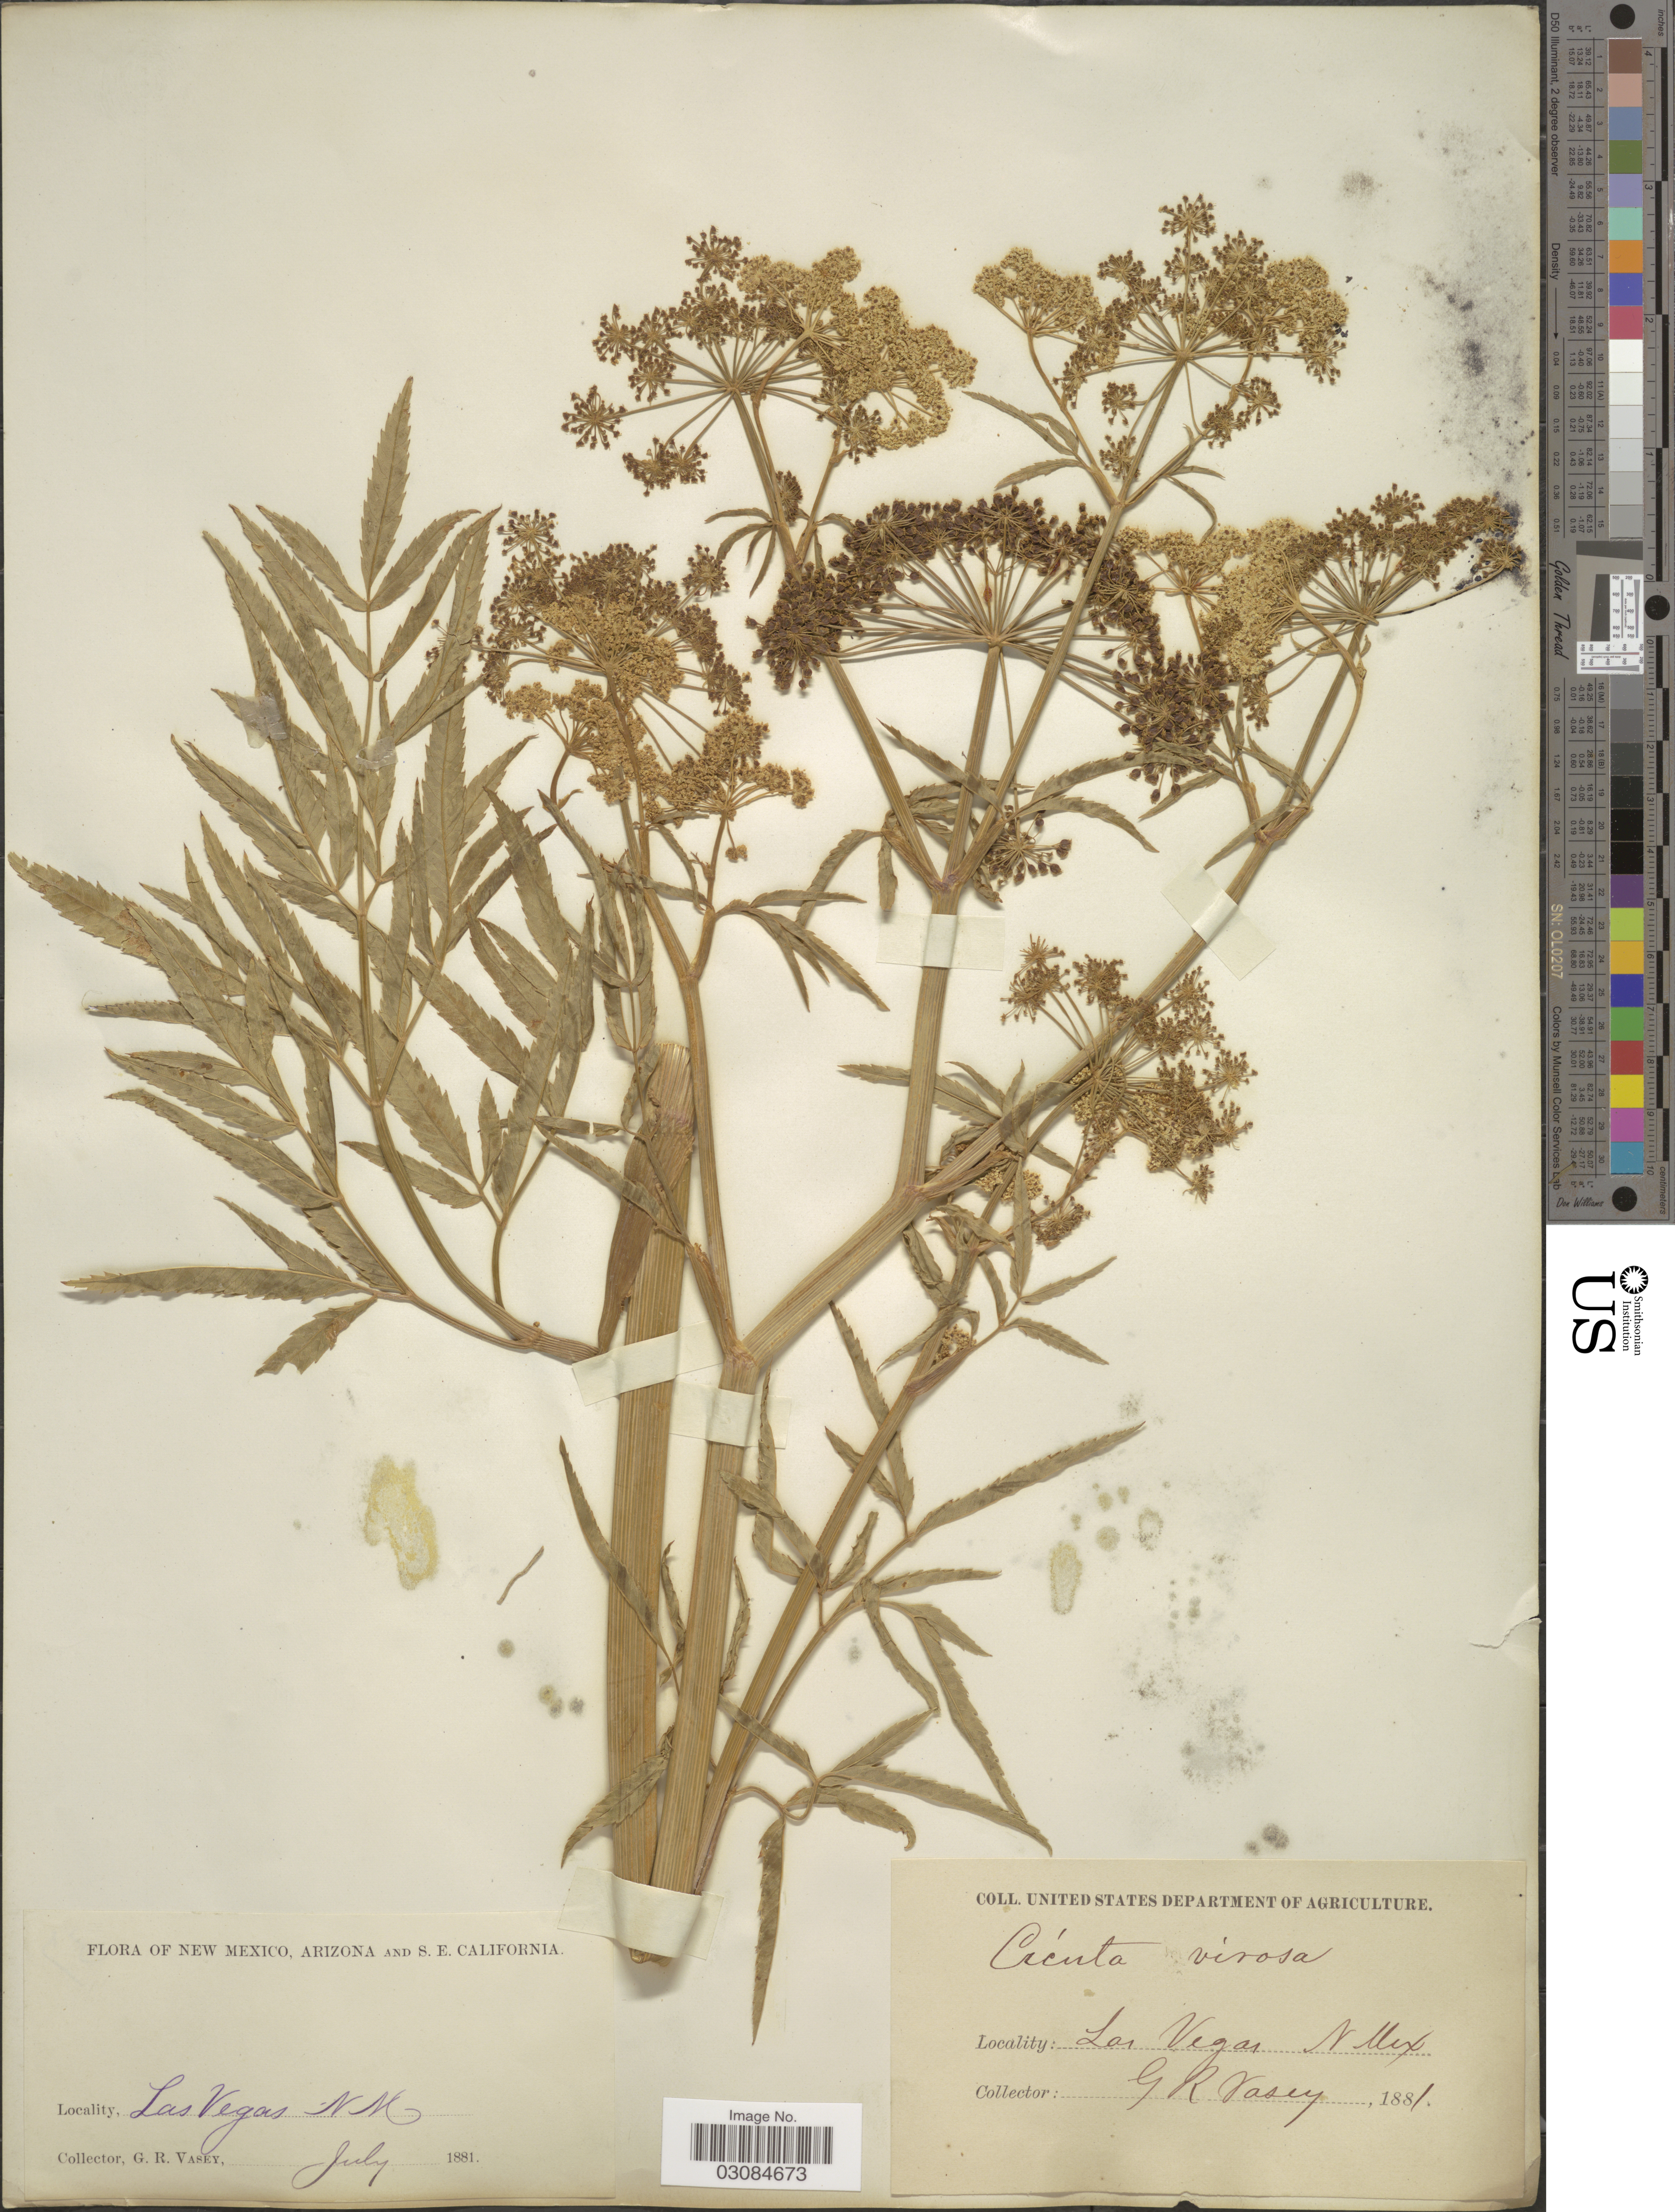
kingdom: Plantae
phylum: Tracheophyta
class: Magnoliopsida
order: Apiales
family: Apiaceae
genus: Cicuta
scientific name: Cicuta occidentalis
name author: Greene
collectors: G. R. Vasey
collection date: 1881-07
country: United States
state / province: New Mexico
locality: Las Vegas.